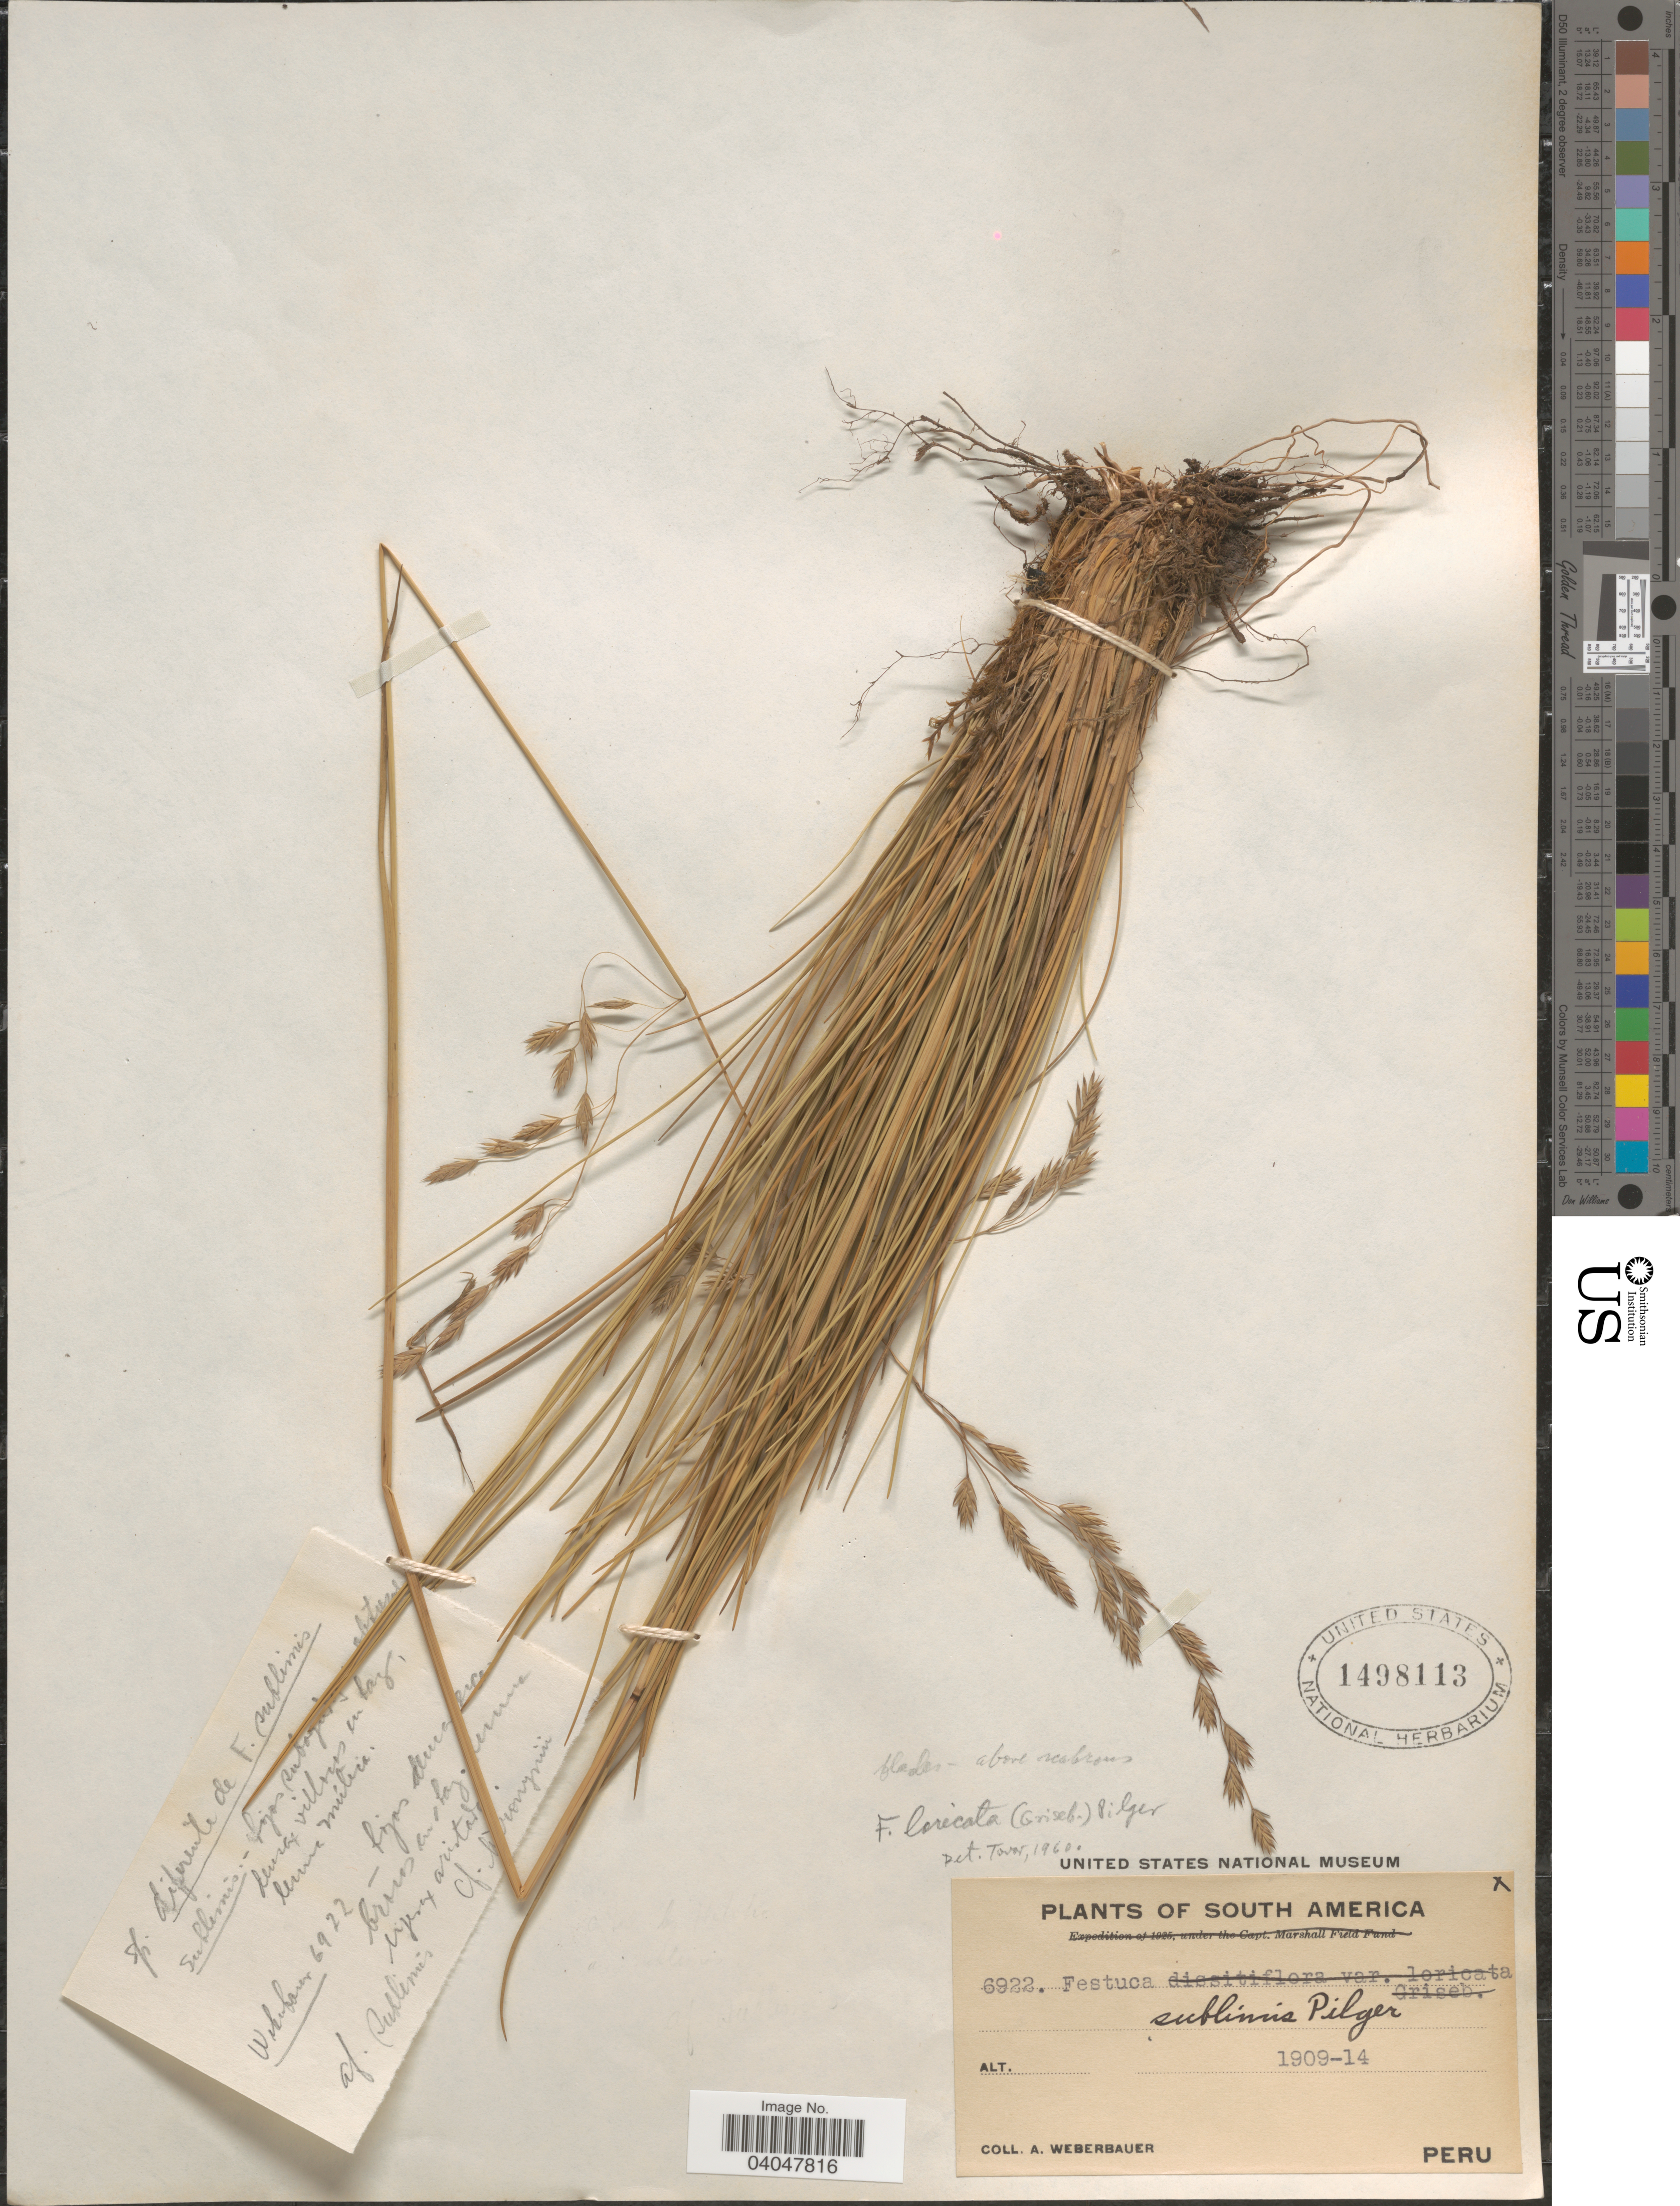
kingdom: Plantae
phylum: Tracheophyta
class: Liliopsida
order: Poales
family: Poaceae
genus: Festuca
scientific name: Festuca loricata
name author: (Griseb.) Pilg.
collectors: A. Weberbauer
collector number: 6922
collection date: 1909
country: Peru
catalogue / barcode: US 1498113